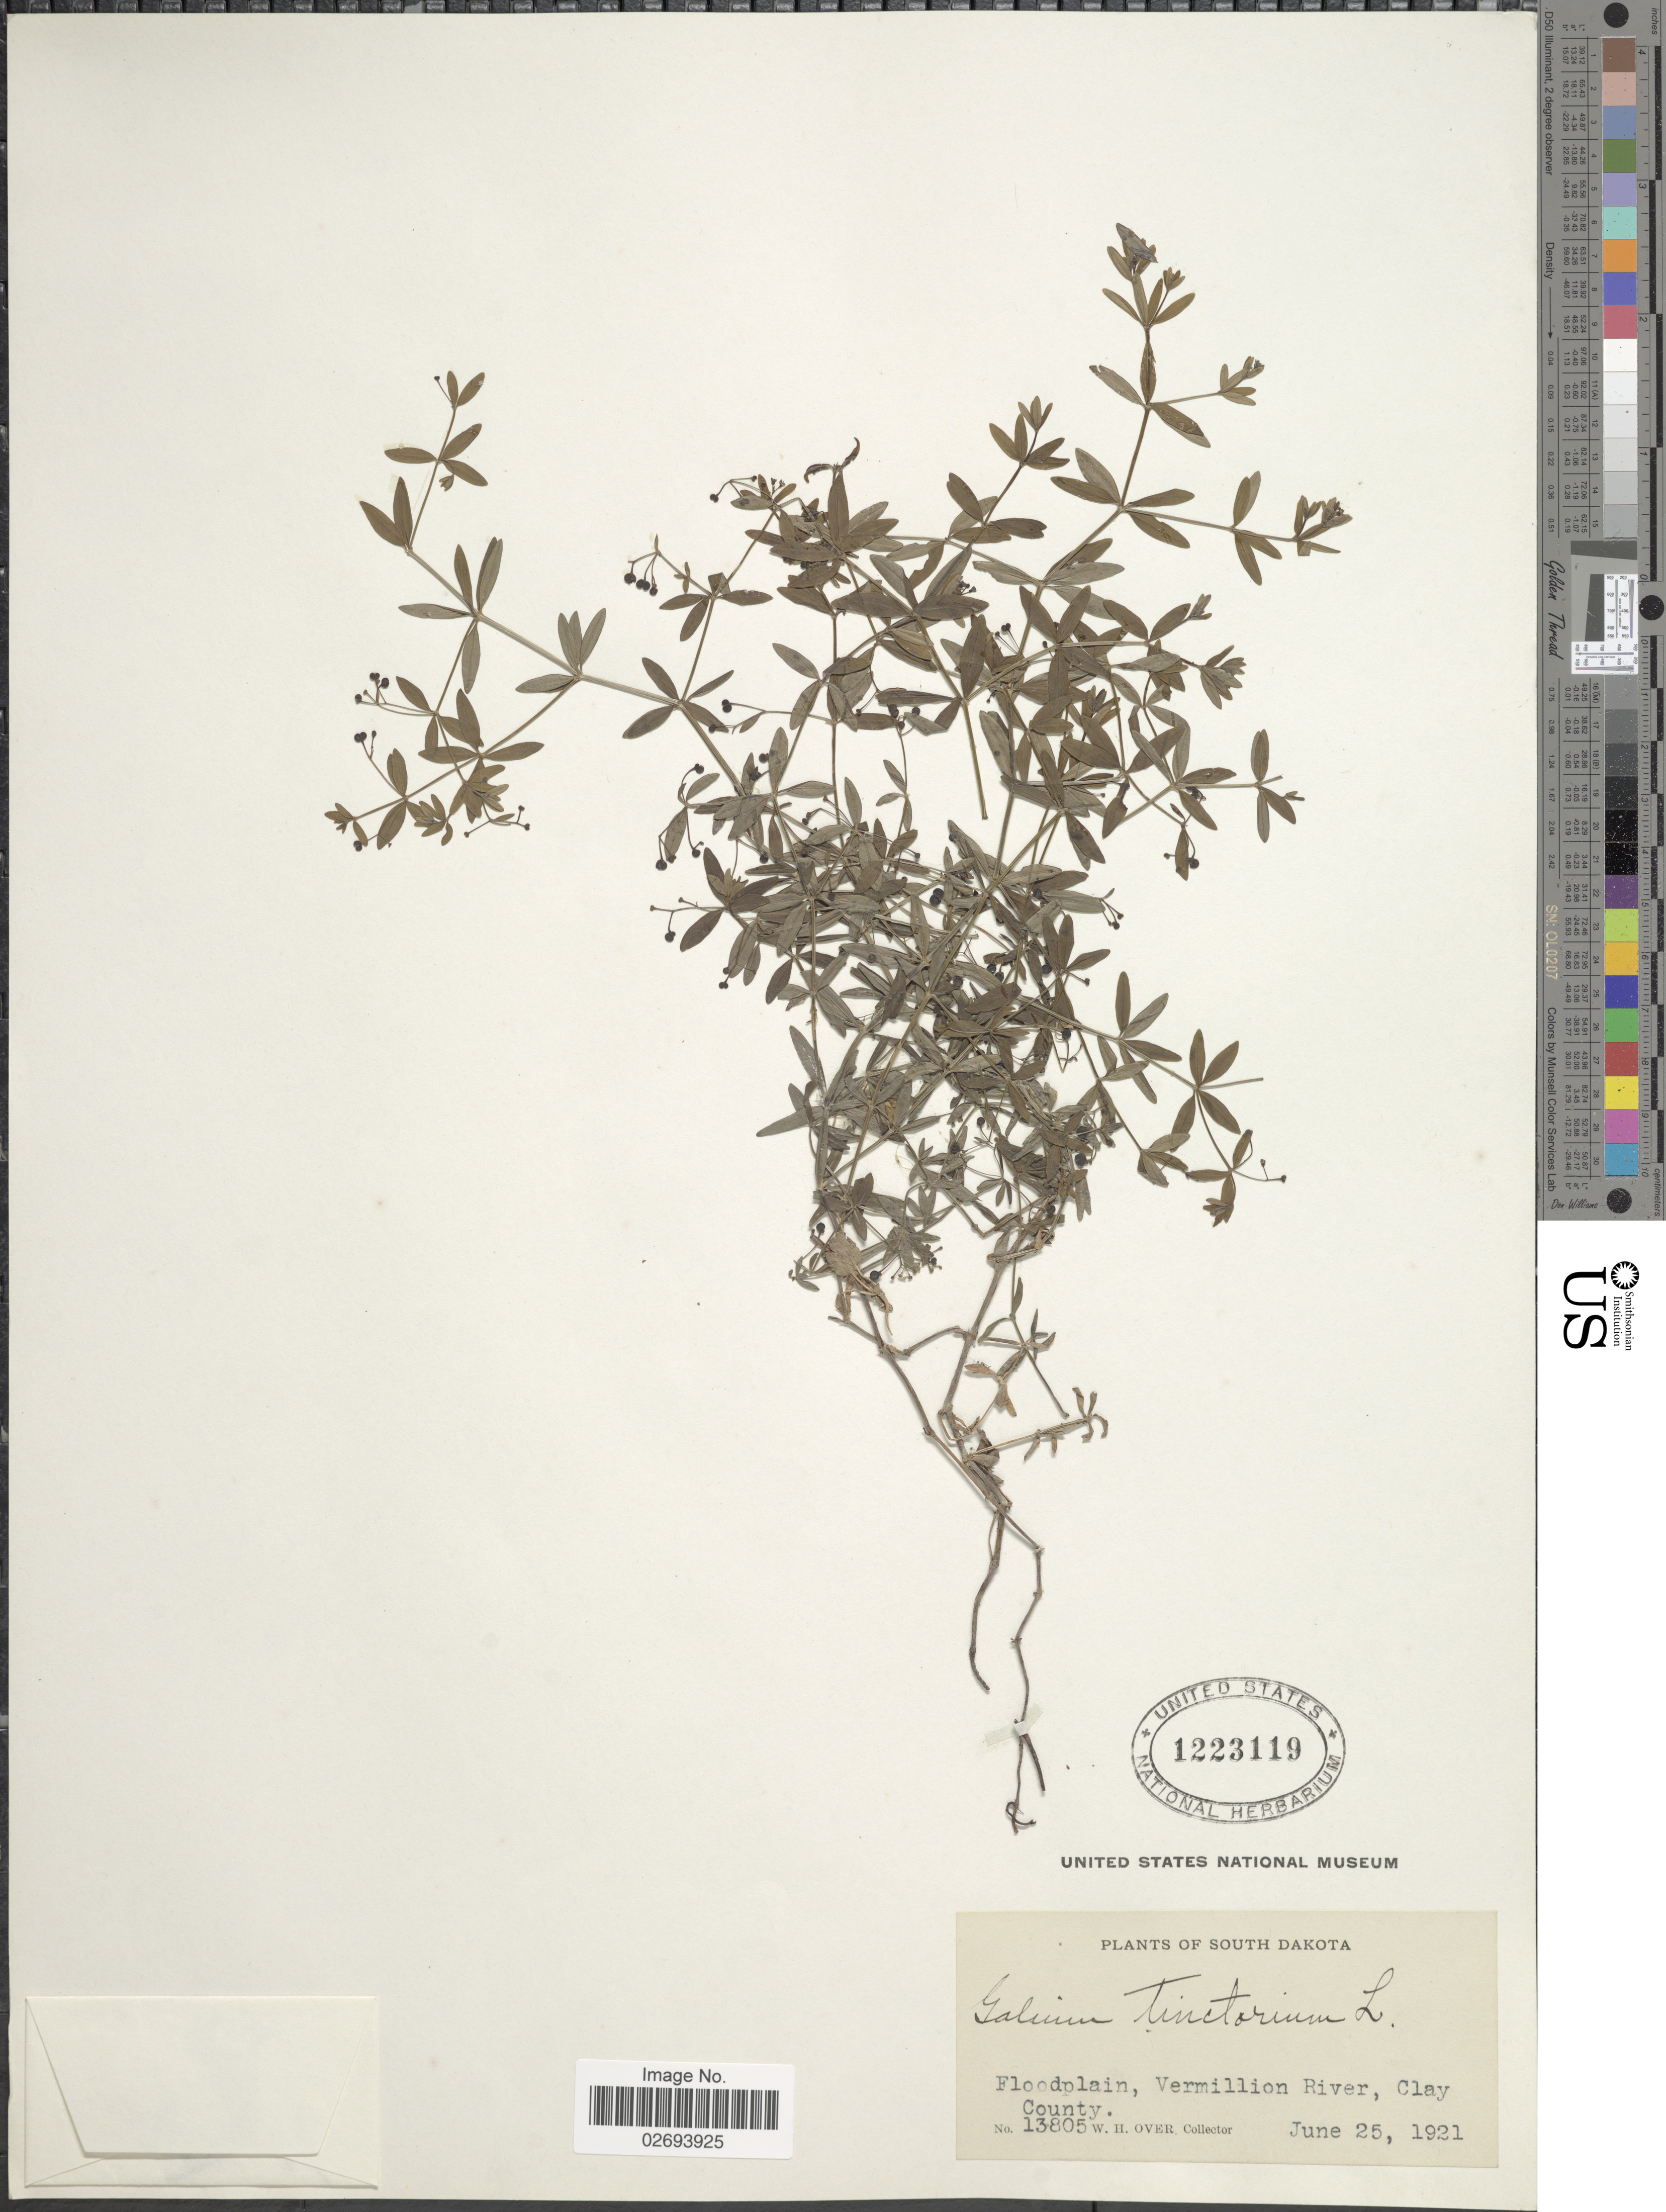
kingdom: Plantae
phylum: Tracheophyta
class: Magnoliopsida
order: Gentianales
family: Rubiaceae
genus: Galium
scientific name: Galium tinctorium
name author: (L.) Scop.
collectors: W. Over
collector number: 13805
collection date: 1921-06-25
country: United States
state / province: South Dakota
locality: Floodplain, Vermillion River, Clay County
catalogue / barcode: US 1223119